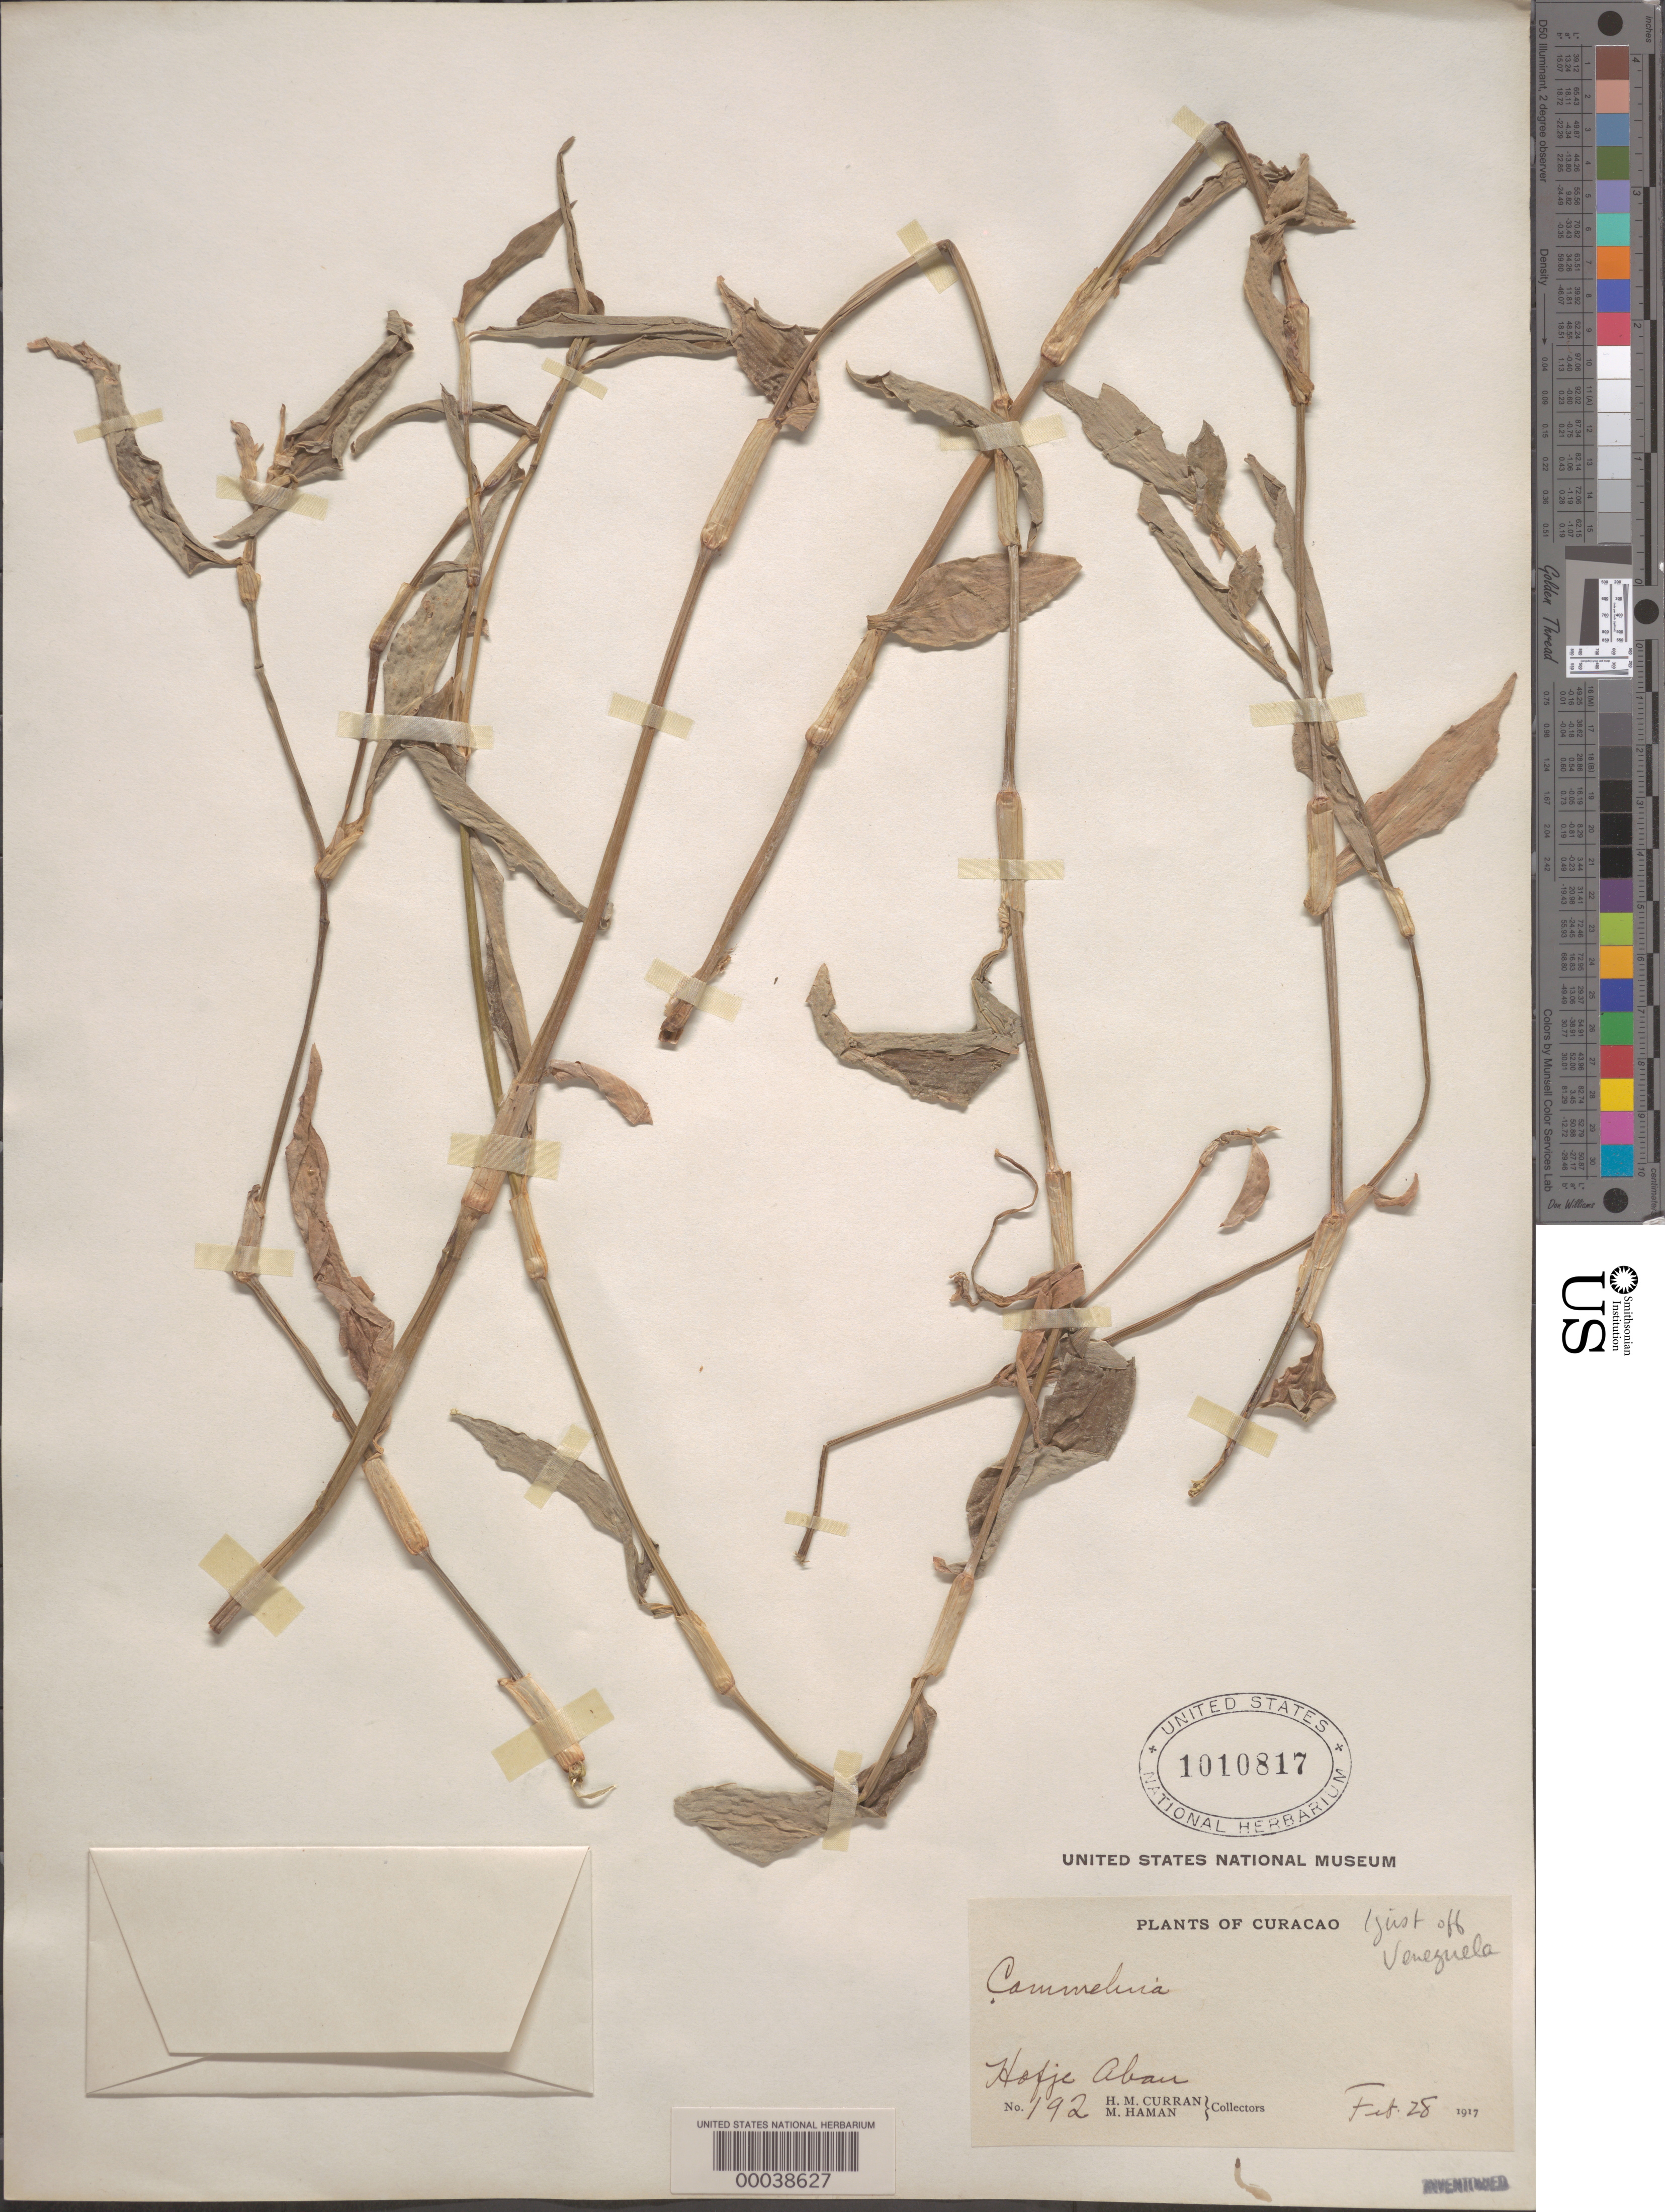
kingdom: Plantae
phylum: Tracheophyta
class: Liliopsida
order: Commelinales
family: Commelinaceae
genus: Commelina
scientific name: Commelina erecta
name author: L.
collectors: H. M. Curran & M. Haman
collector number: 192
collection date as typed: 28 Feb 1917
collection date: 1917-02-28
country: Curaçao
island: Curaçao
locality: Hofje aban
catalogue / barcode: US 1010817